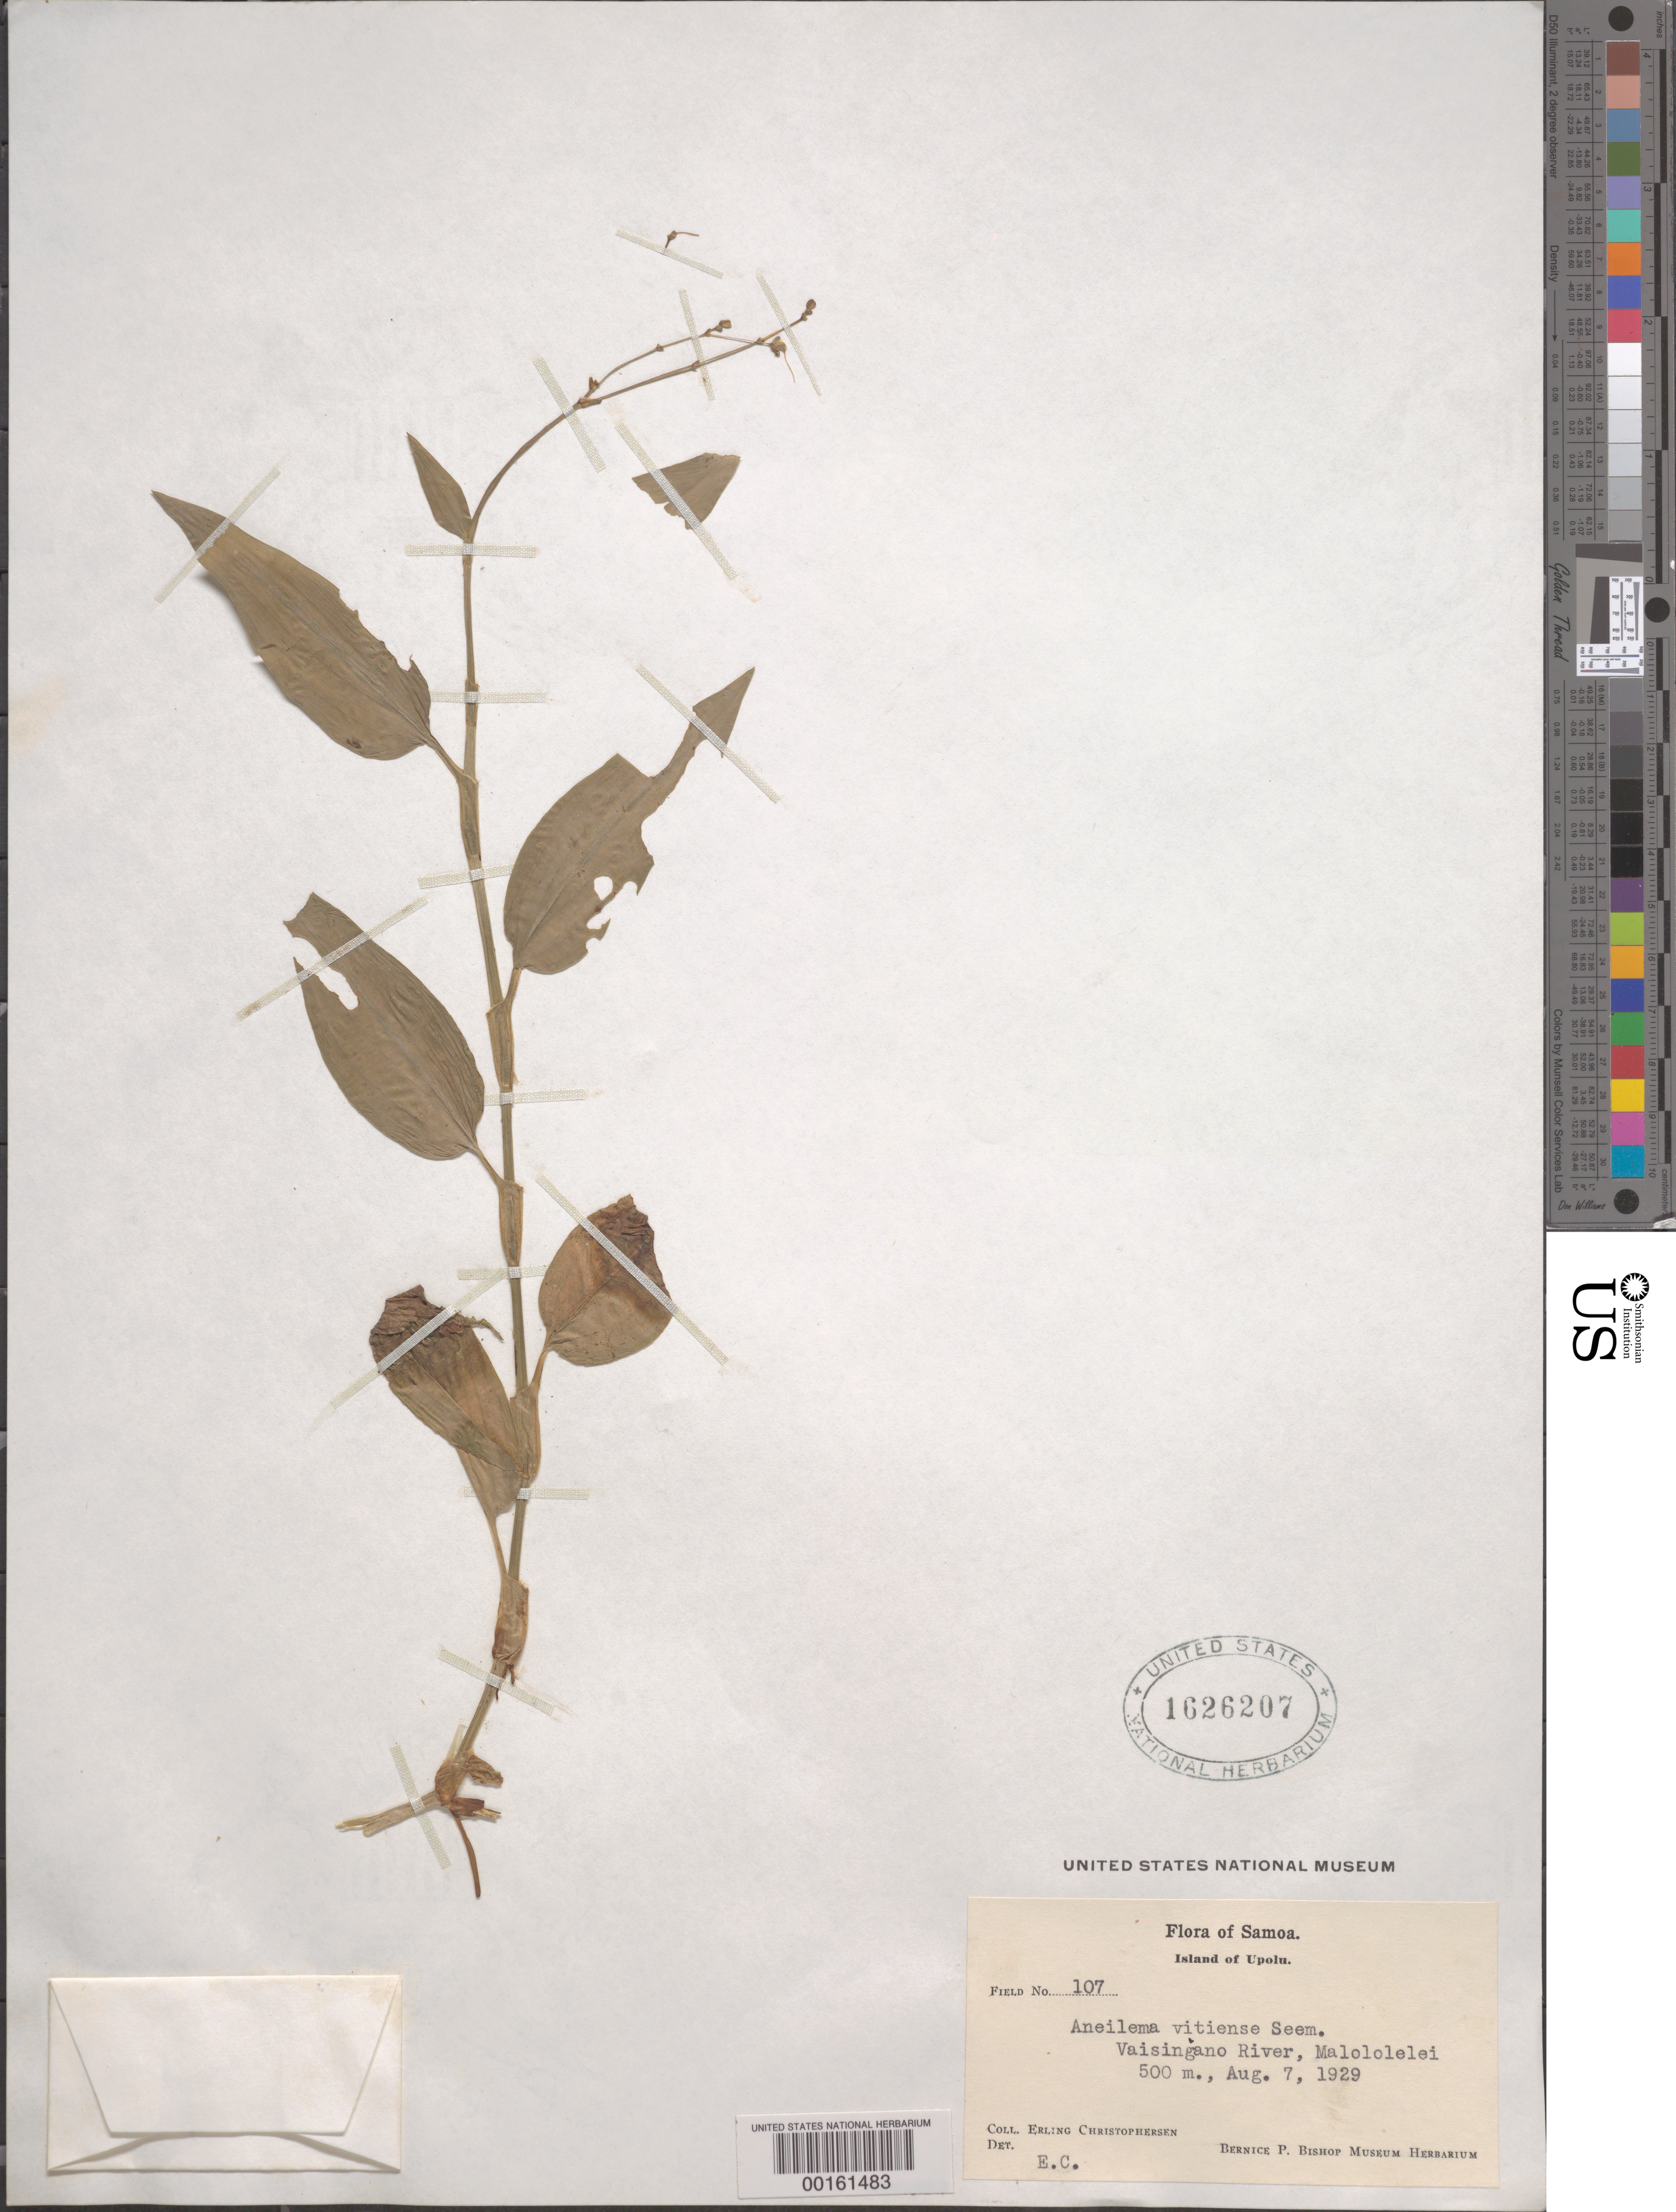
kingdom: Plantae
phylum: Tracheophyta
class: Liliopsida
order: Commelinales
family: Commelinaceae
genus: Rhopalephora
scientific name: Rhopalephora vitiensis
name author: (Seem.) Faden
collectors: E. Christophersen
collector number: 107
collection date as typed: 07 Aug 1929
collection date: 1929-08-07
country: Samoa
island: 'Upolu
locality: Vaisingano river, malololelei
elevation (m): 500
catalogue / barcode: US 1626207